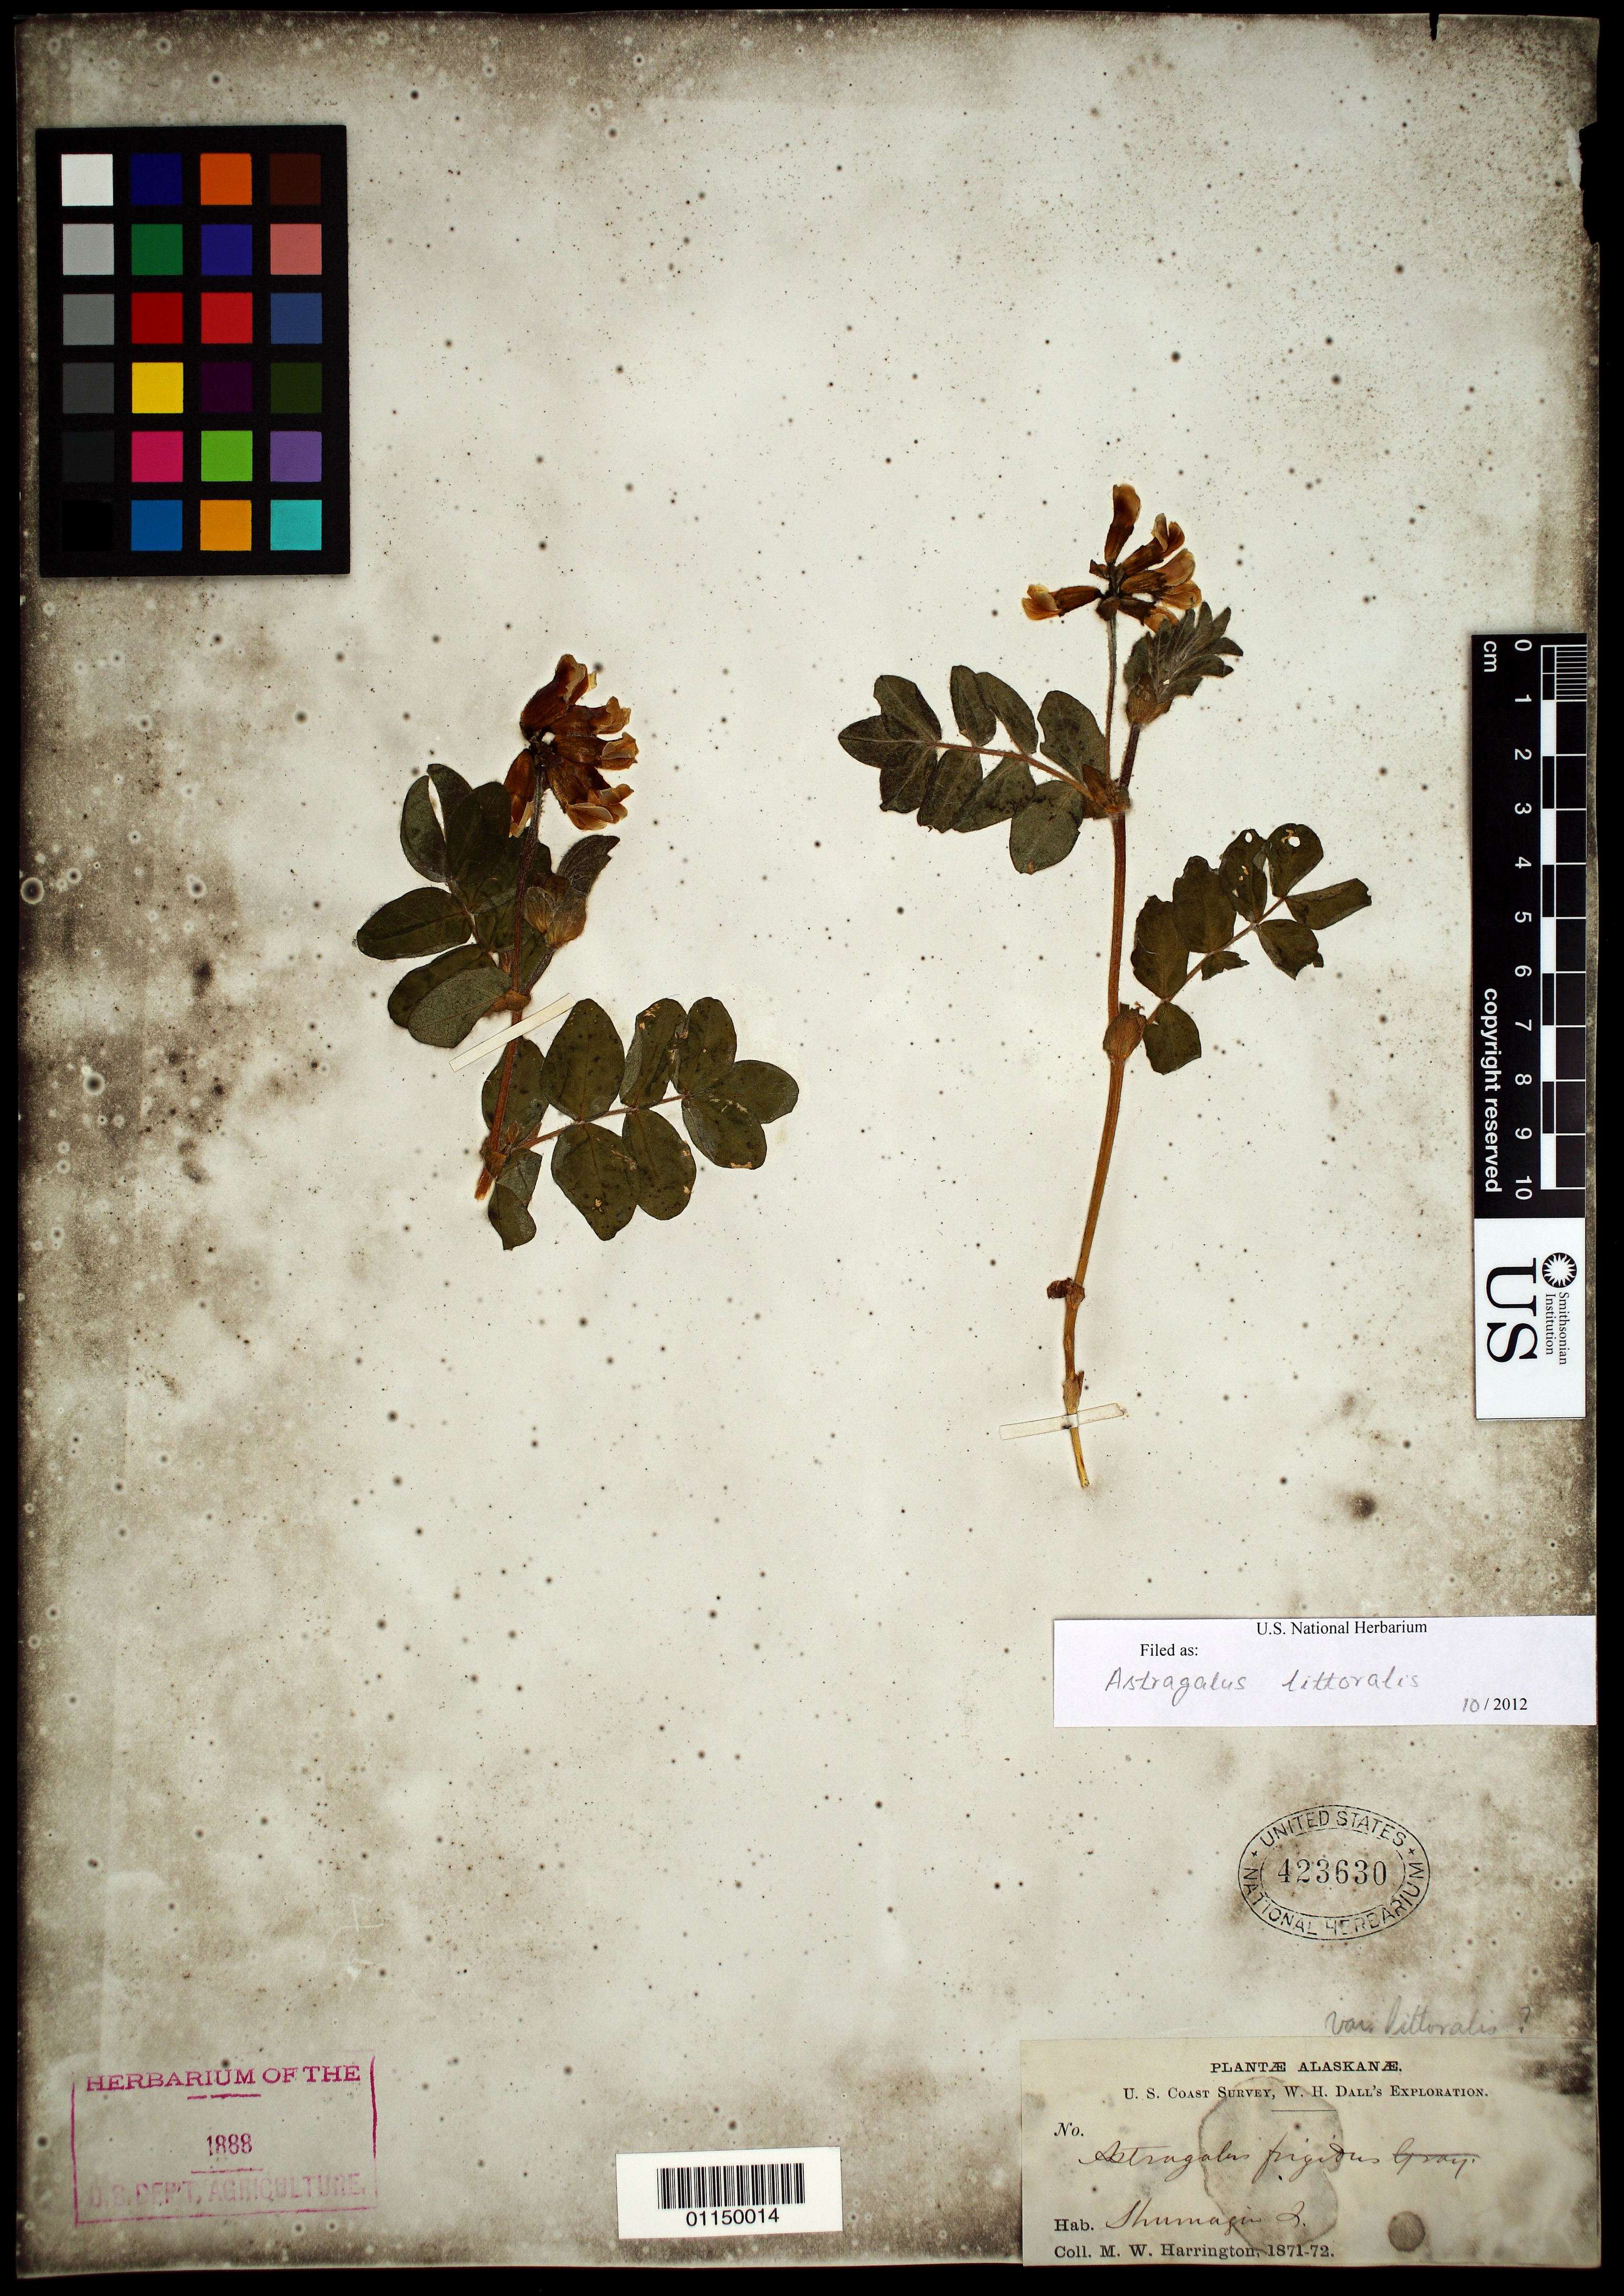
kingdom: Plantae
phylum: Tracheophyta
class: Magnoliopsida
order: Fabales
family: Fabaceae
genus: Astragalus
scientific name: Astragalus littoralis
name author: (Hook.) Coville & Standl. ex Mertie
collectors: M. W. Harrington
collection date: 1871/1872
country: United States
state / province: Alaska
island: Shumagin Islands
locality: Shumagin Islands.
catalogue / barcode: US 423630